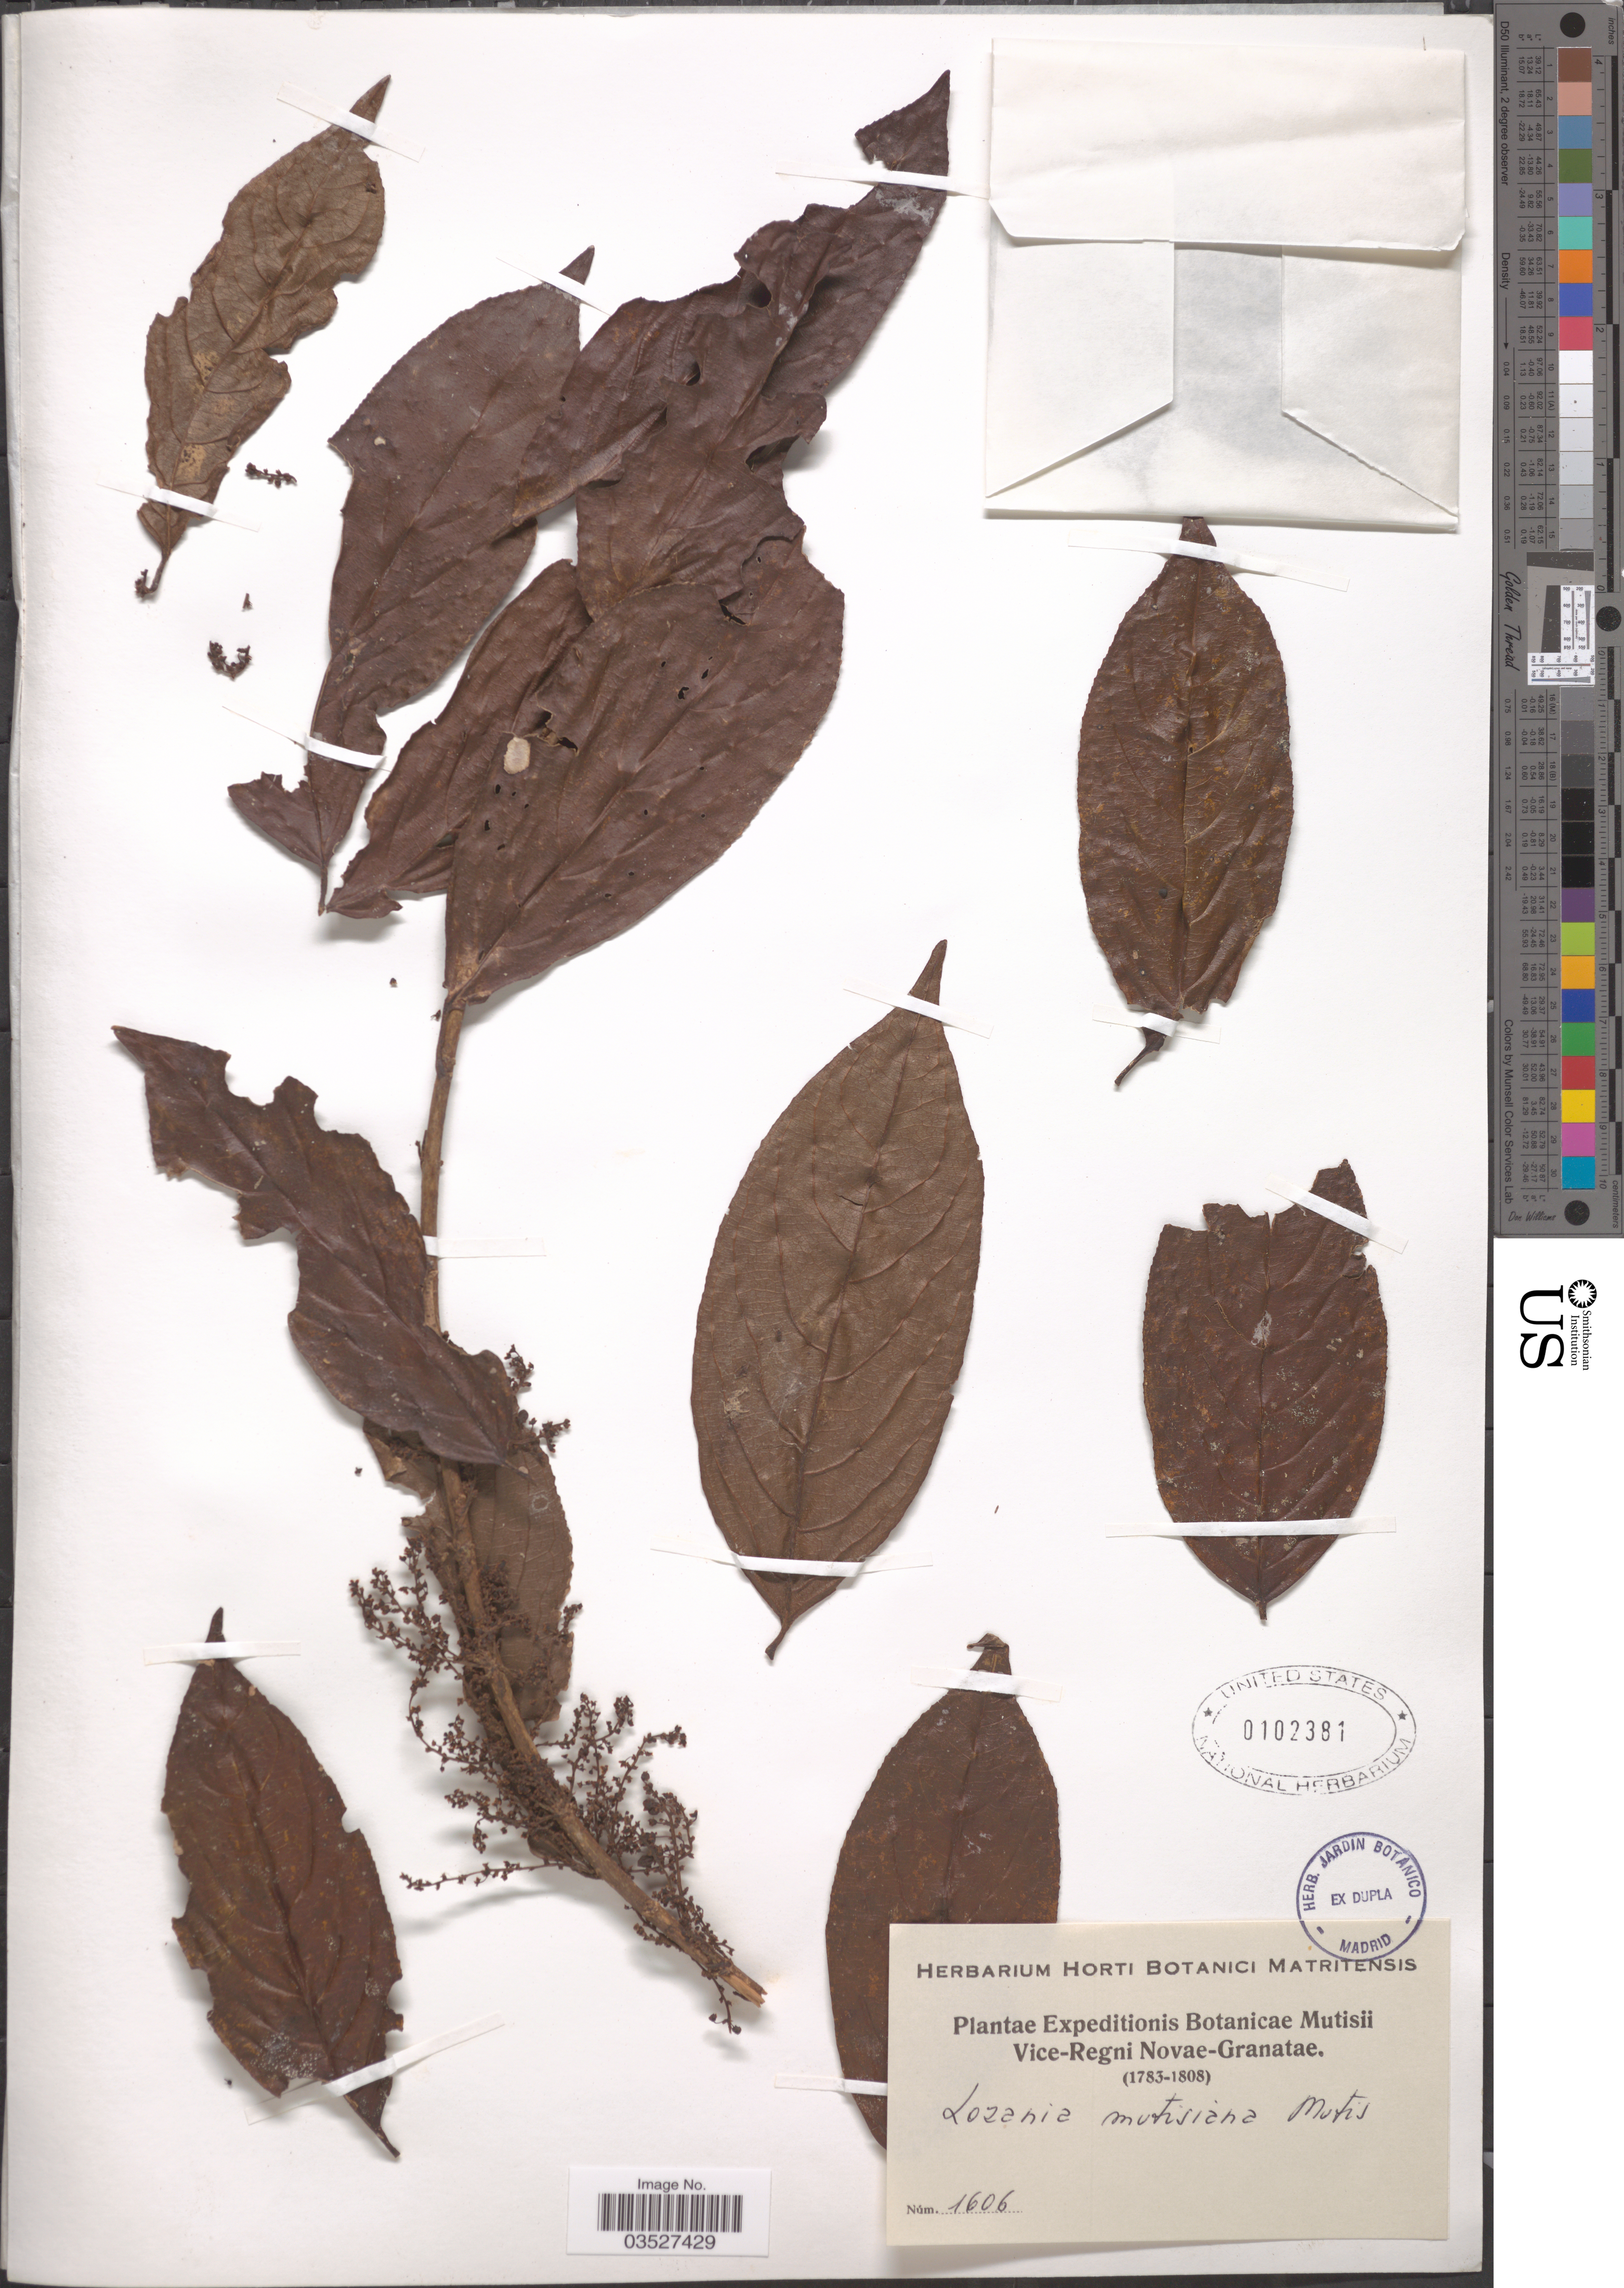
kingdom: Plantae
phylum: Tracheophyta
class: Magnoliopsida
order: Malpighiales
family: Lacistemataceae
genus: Lozania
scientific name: Lozania mutisiana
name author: Schult. in Roem. & Schult.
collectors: Expeditions Botanicae Mutisii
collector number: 1606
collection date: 1783/1808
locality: Vice-Regni Novae-Granatae.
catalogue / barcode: US 102381